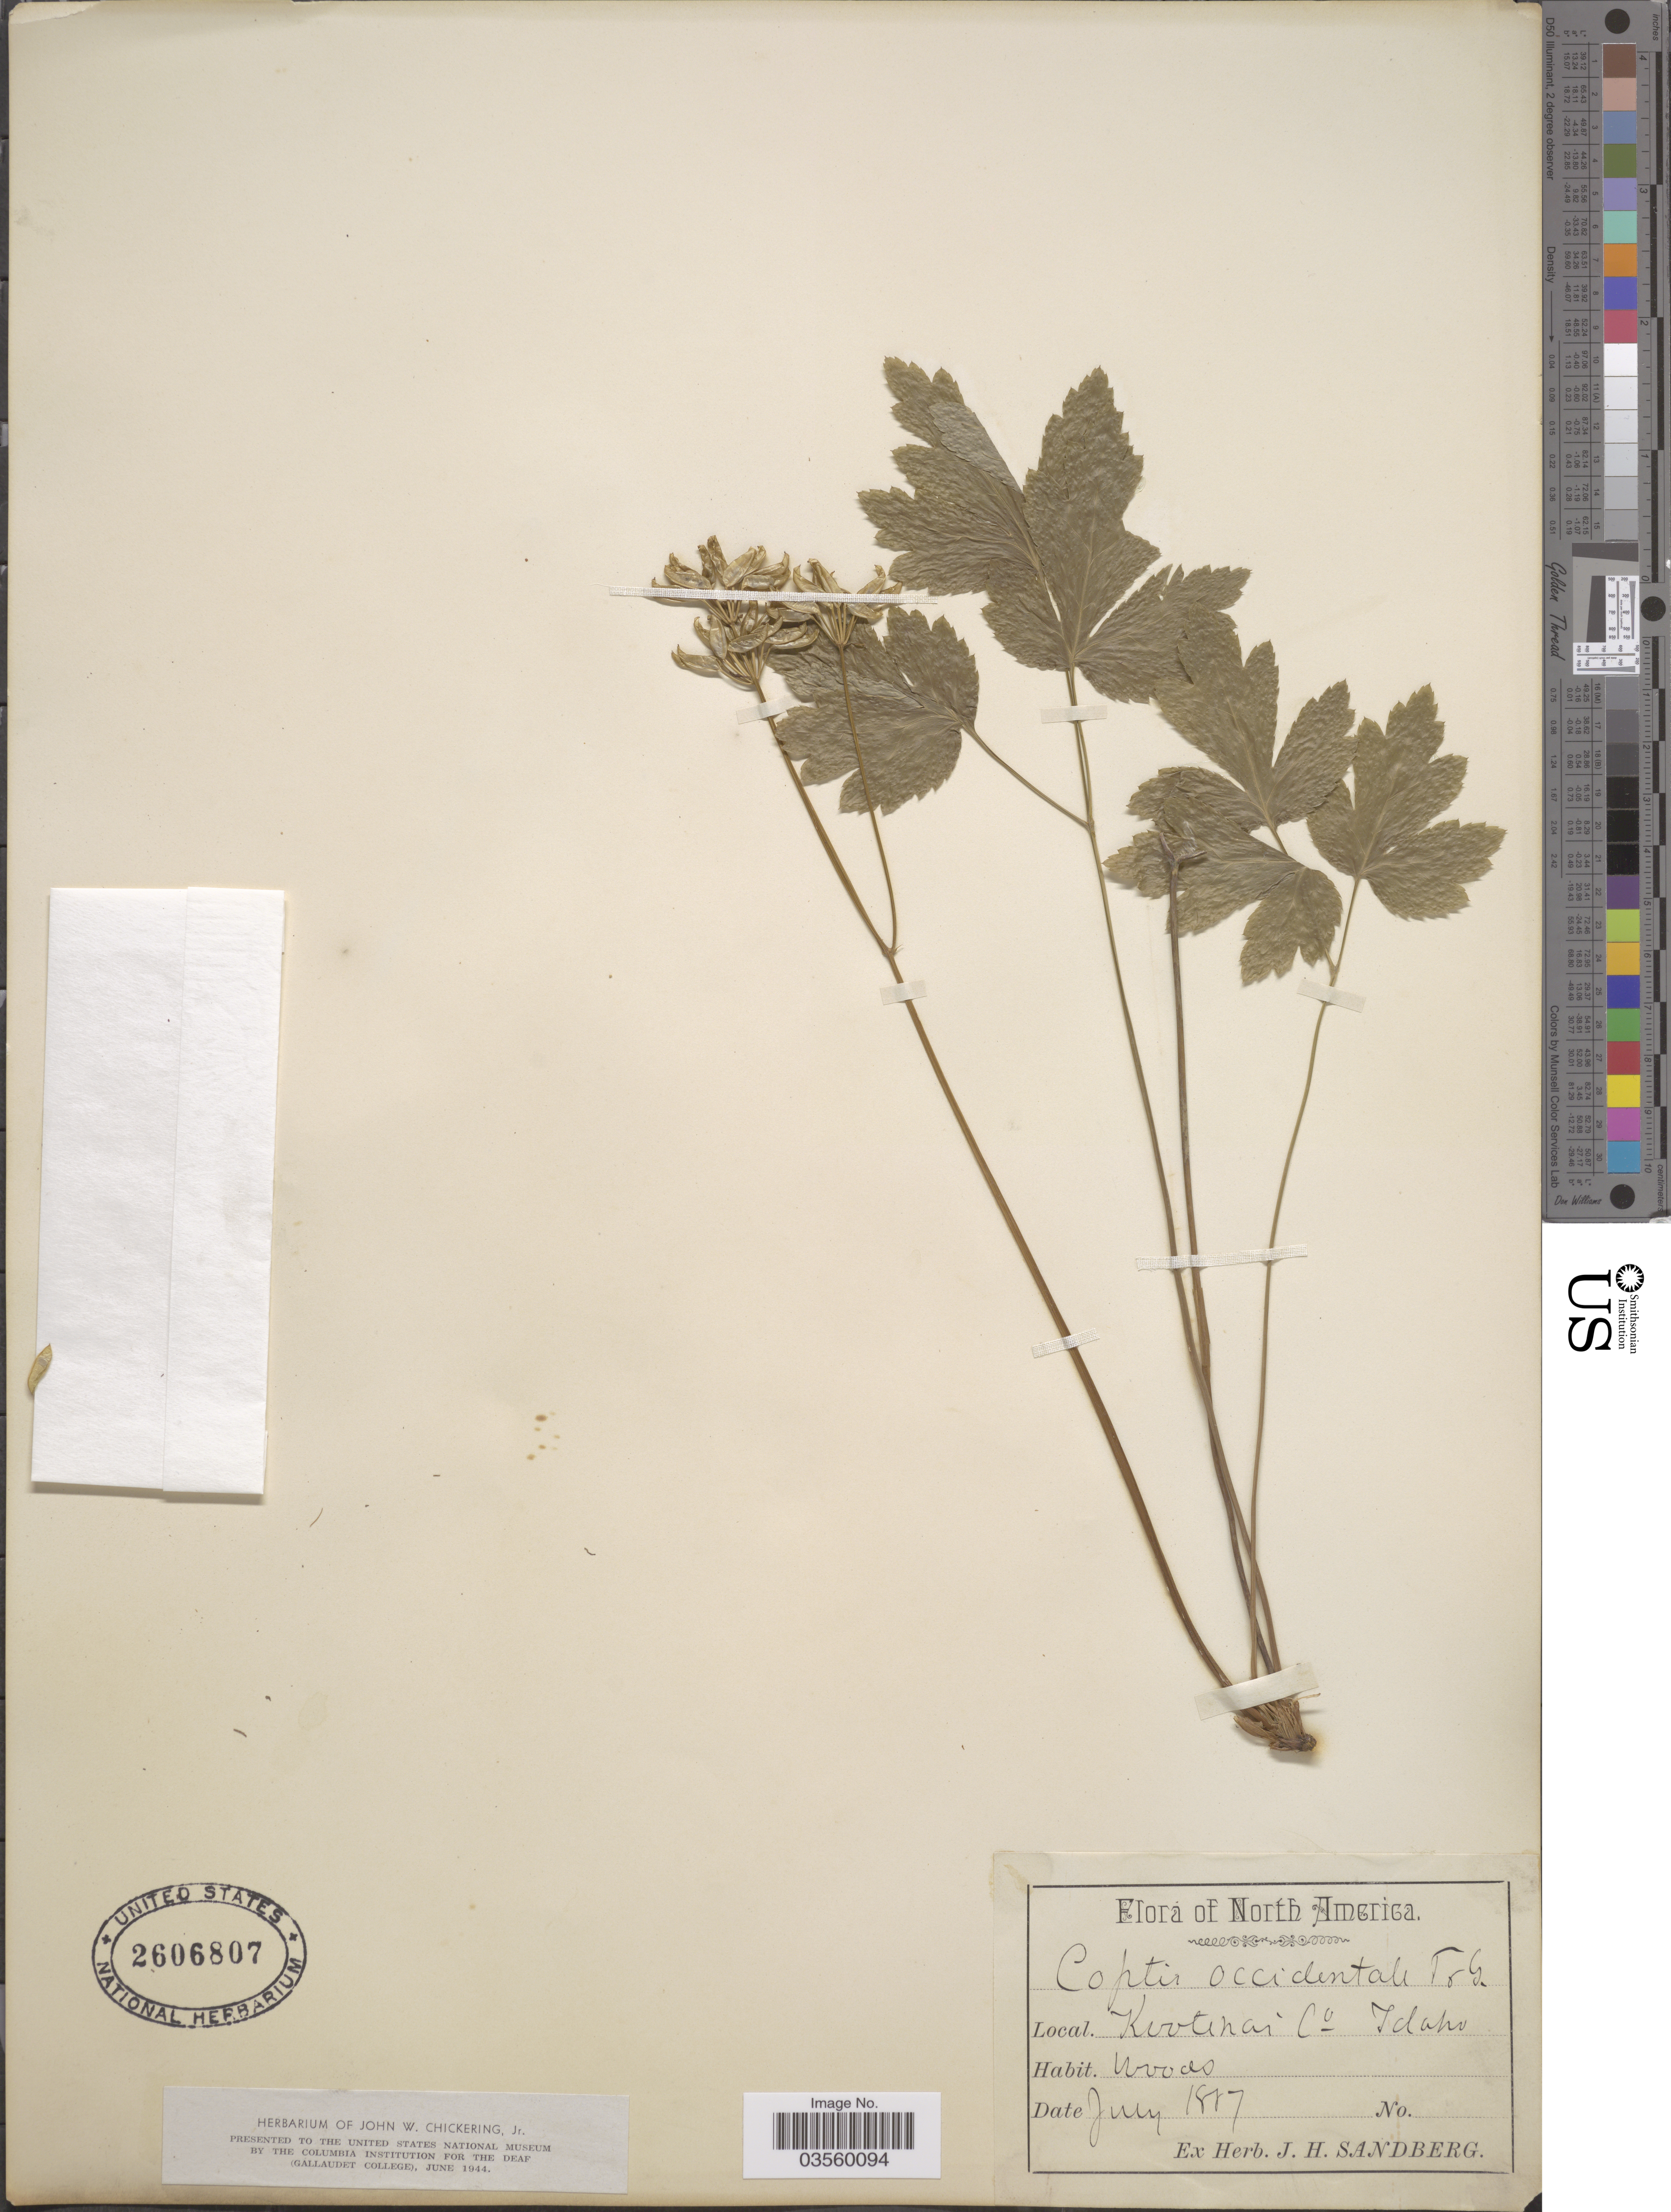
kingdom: Plantae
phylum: Tracheophyta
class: Magnoliopsida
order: Ranunculales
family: Ranunculaceae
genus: Coptis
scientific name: Coptis occidentalis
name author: Torr. & A. Gray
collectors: ex. herb. J. H. Sandberg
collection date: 1887-06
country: United States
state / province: Idaho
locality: Kootenai Co.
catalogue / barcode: US 2606807